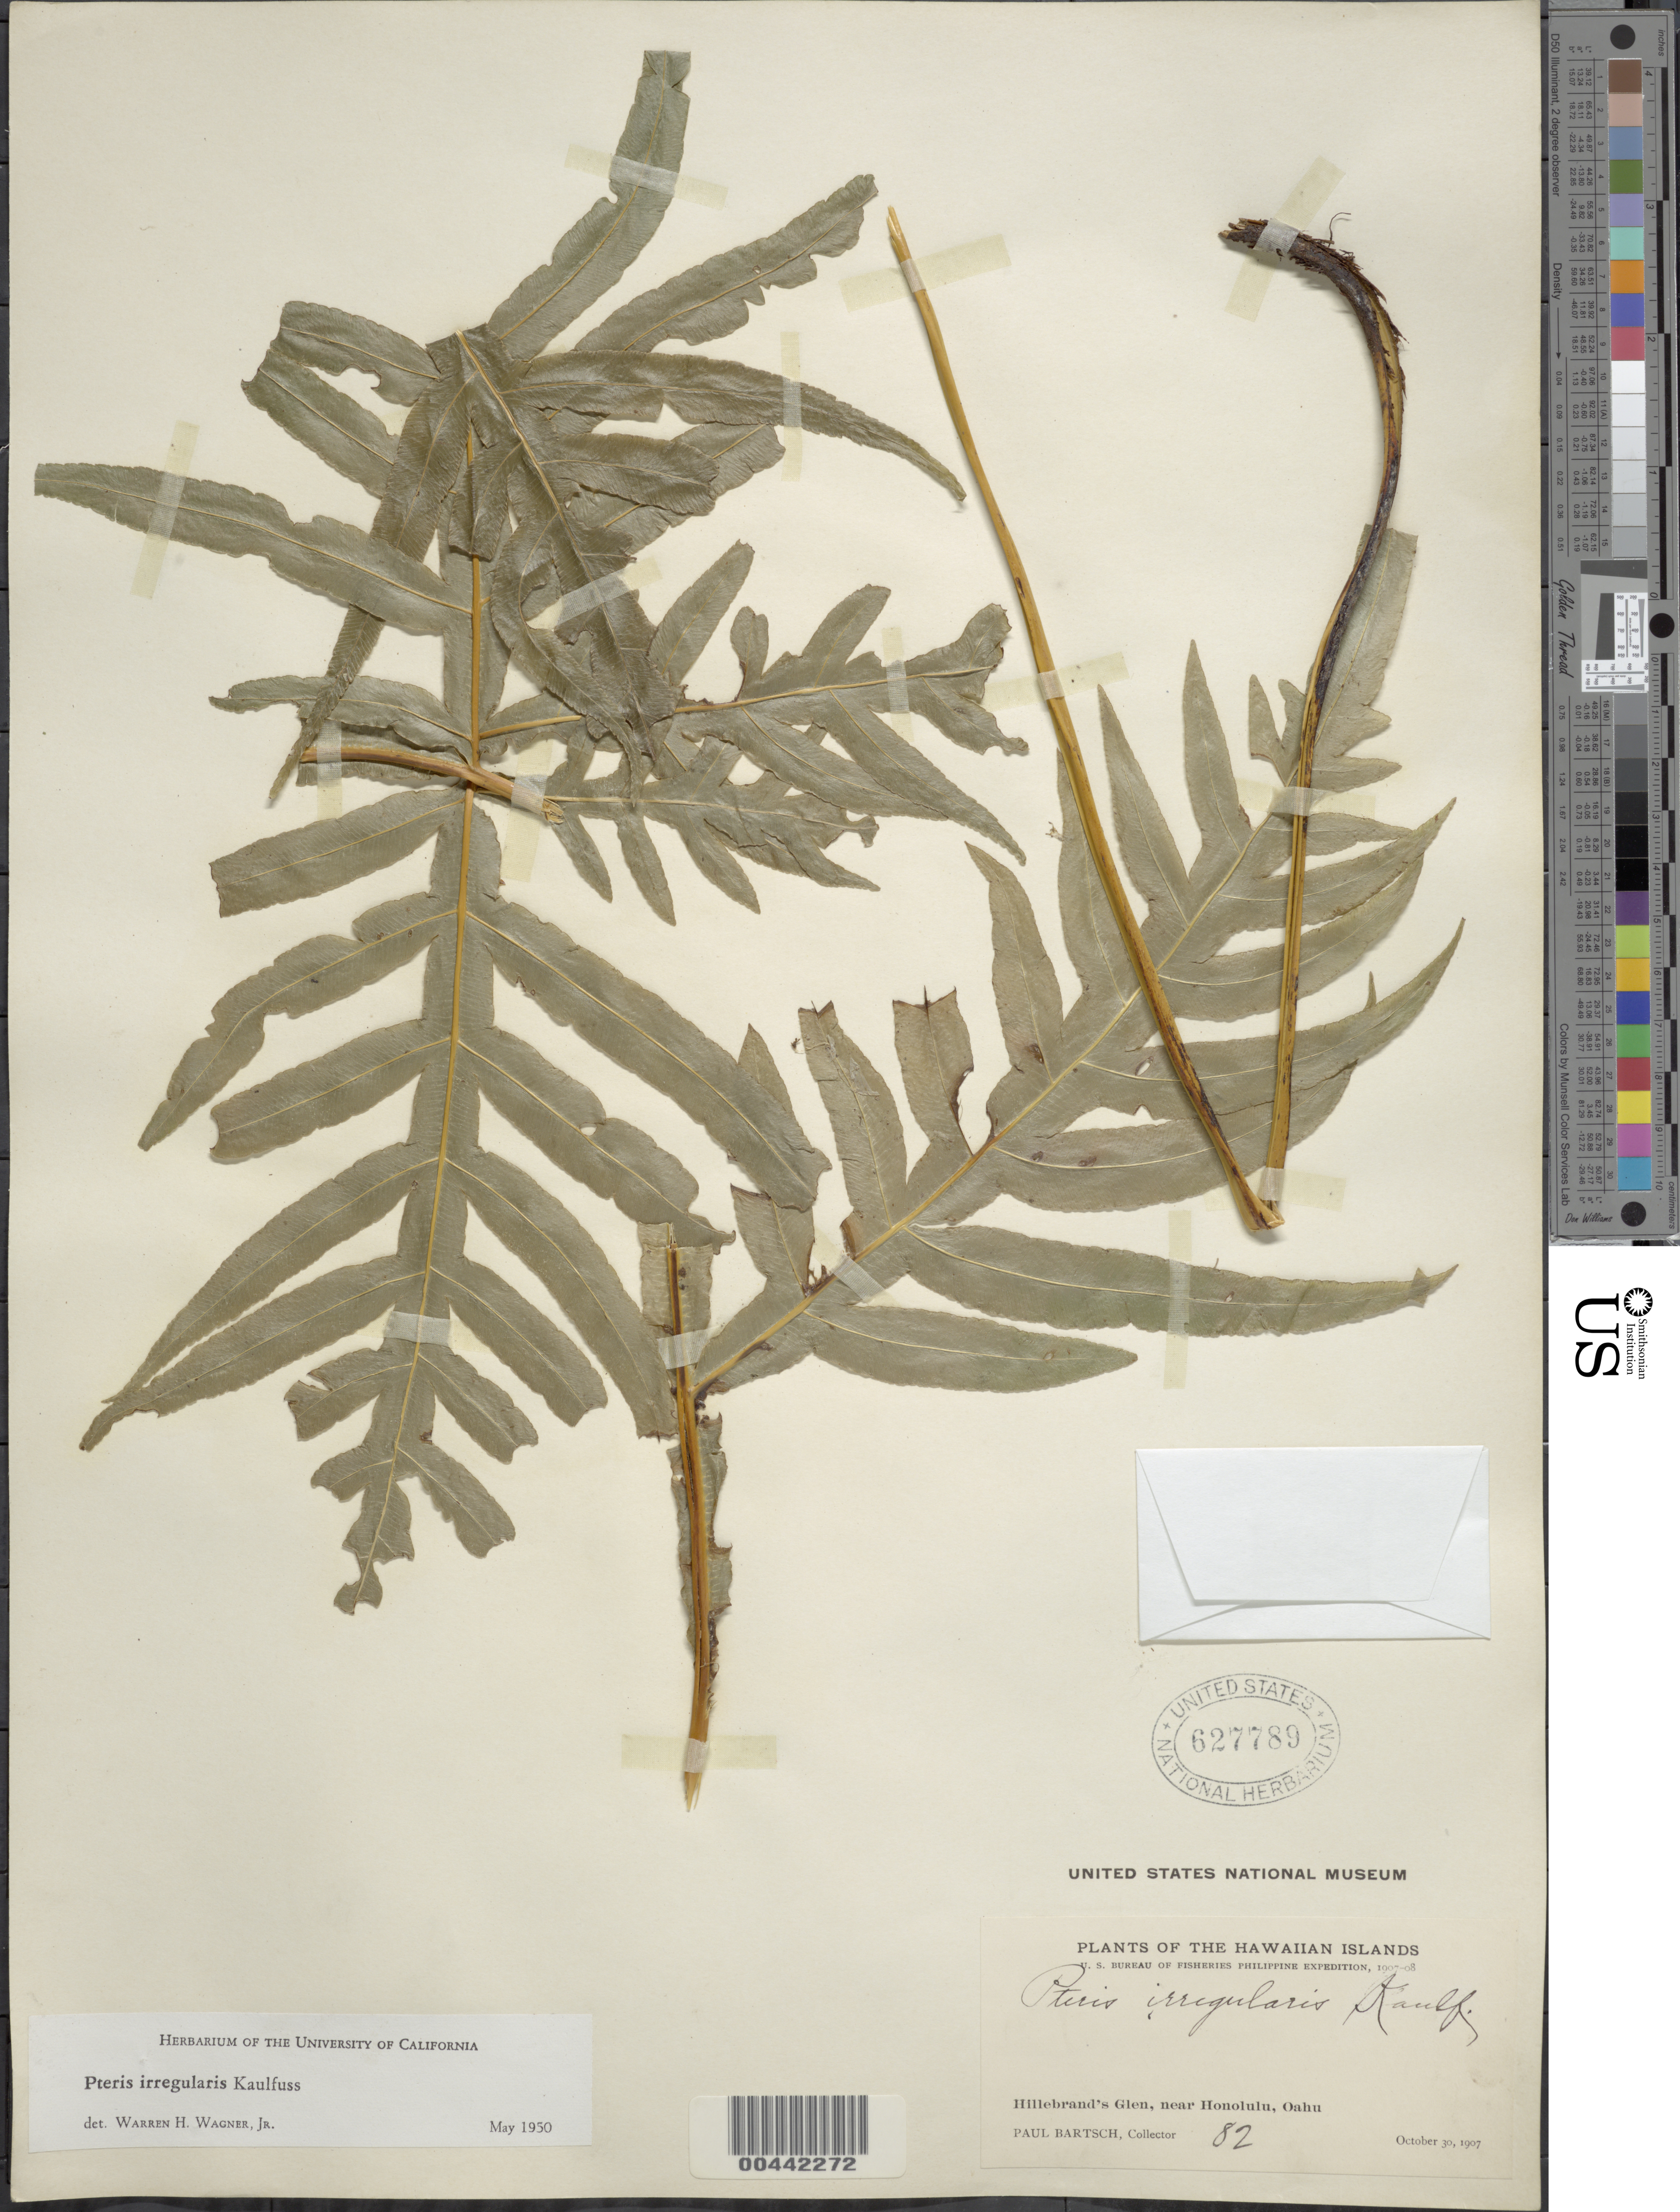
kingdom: Plantae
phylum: Tracheophyta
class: Polypodiopsida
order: Polypodiales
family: Pteridaceae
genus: Pteris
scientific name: Pteris irregularis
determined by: Wagner, W. H.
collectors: P. Bartsch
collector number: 82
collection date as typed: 30 Oct 1907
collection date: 1907-10-30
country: United States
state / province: Hawaii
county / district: Honolulu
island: Oahu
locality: Hillebrand's Glen, near Honolulu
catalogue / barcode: US 627789